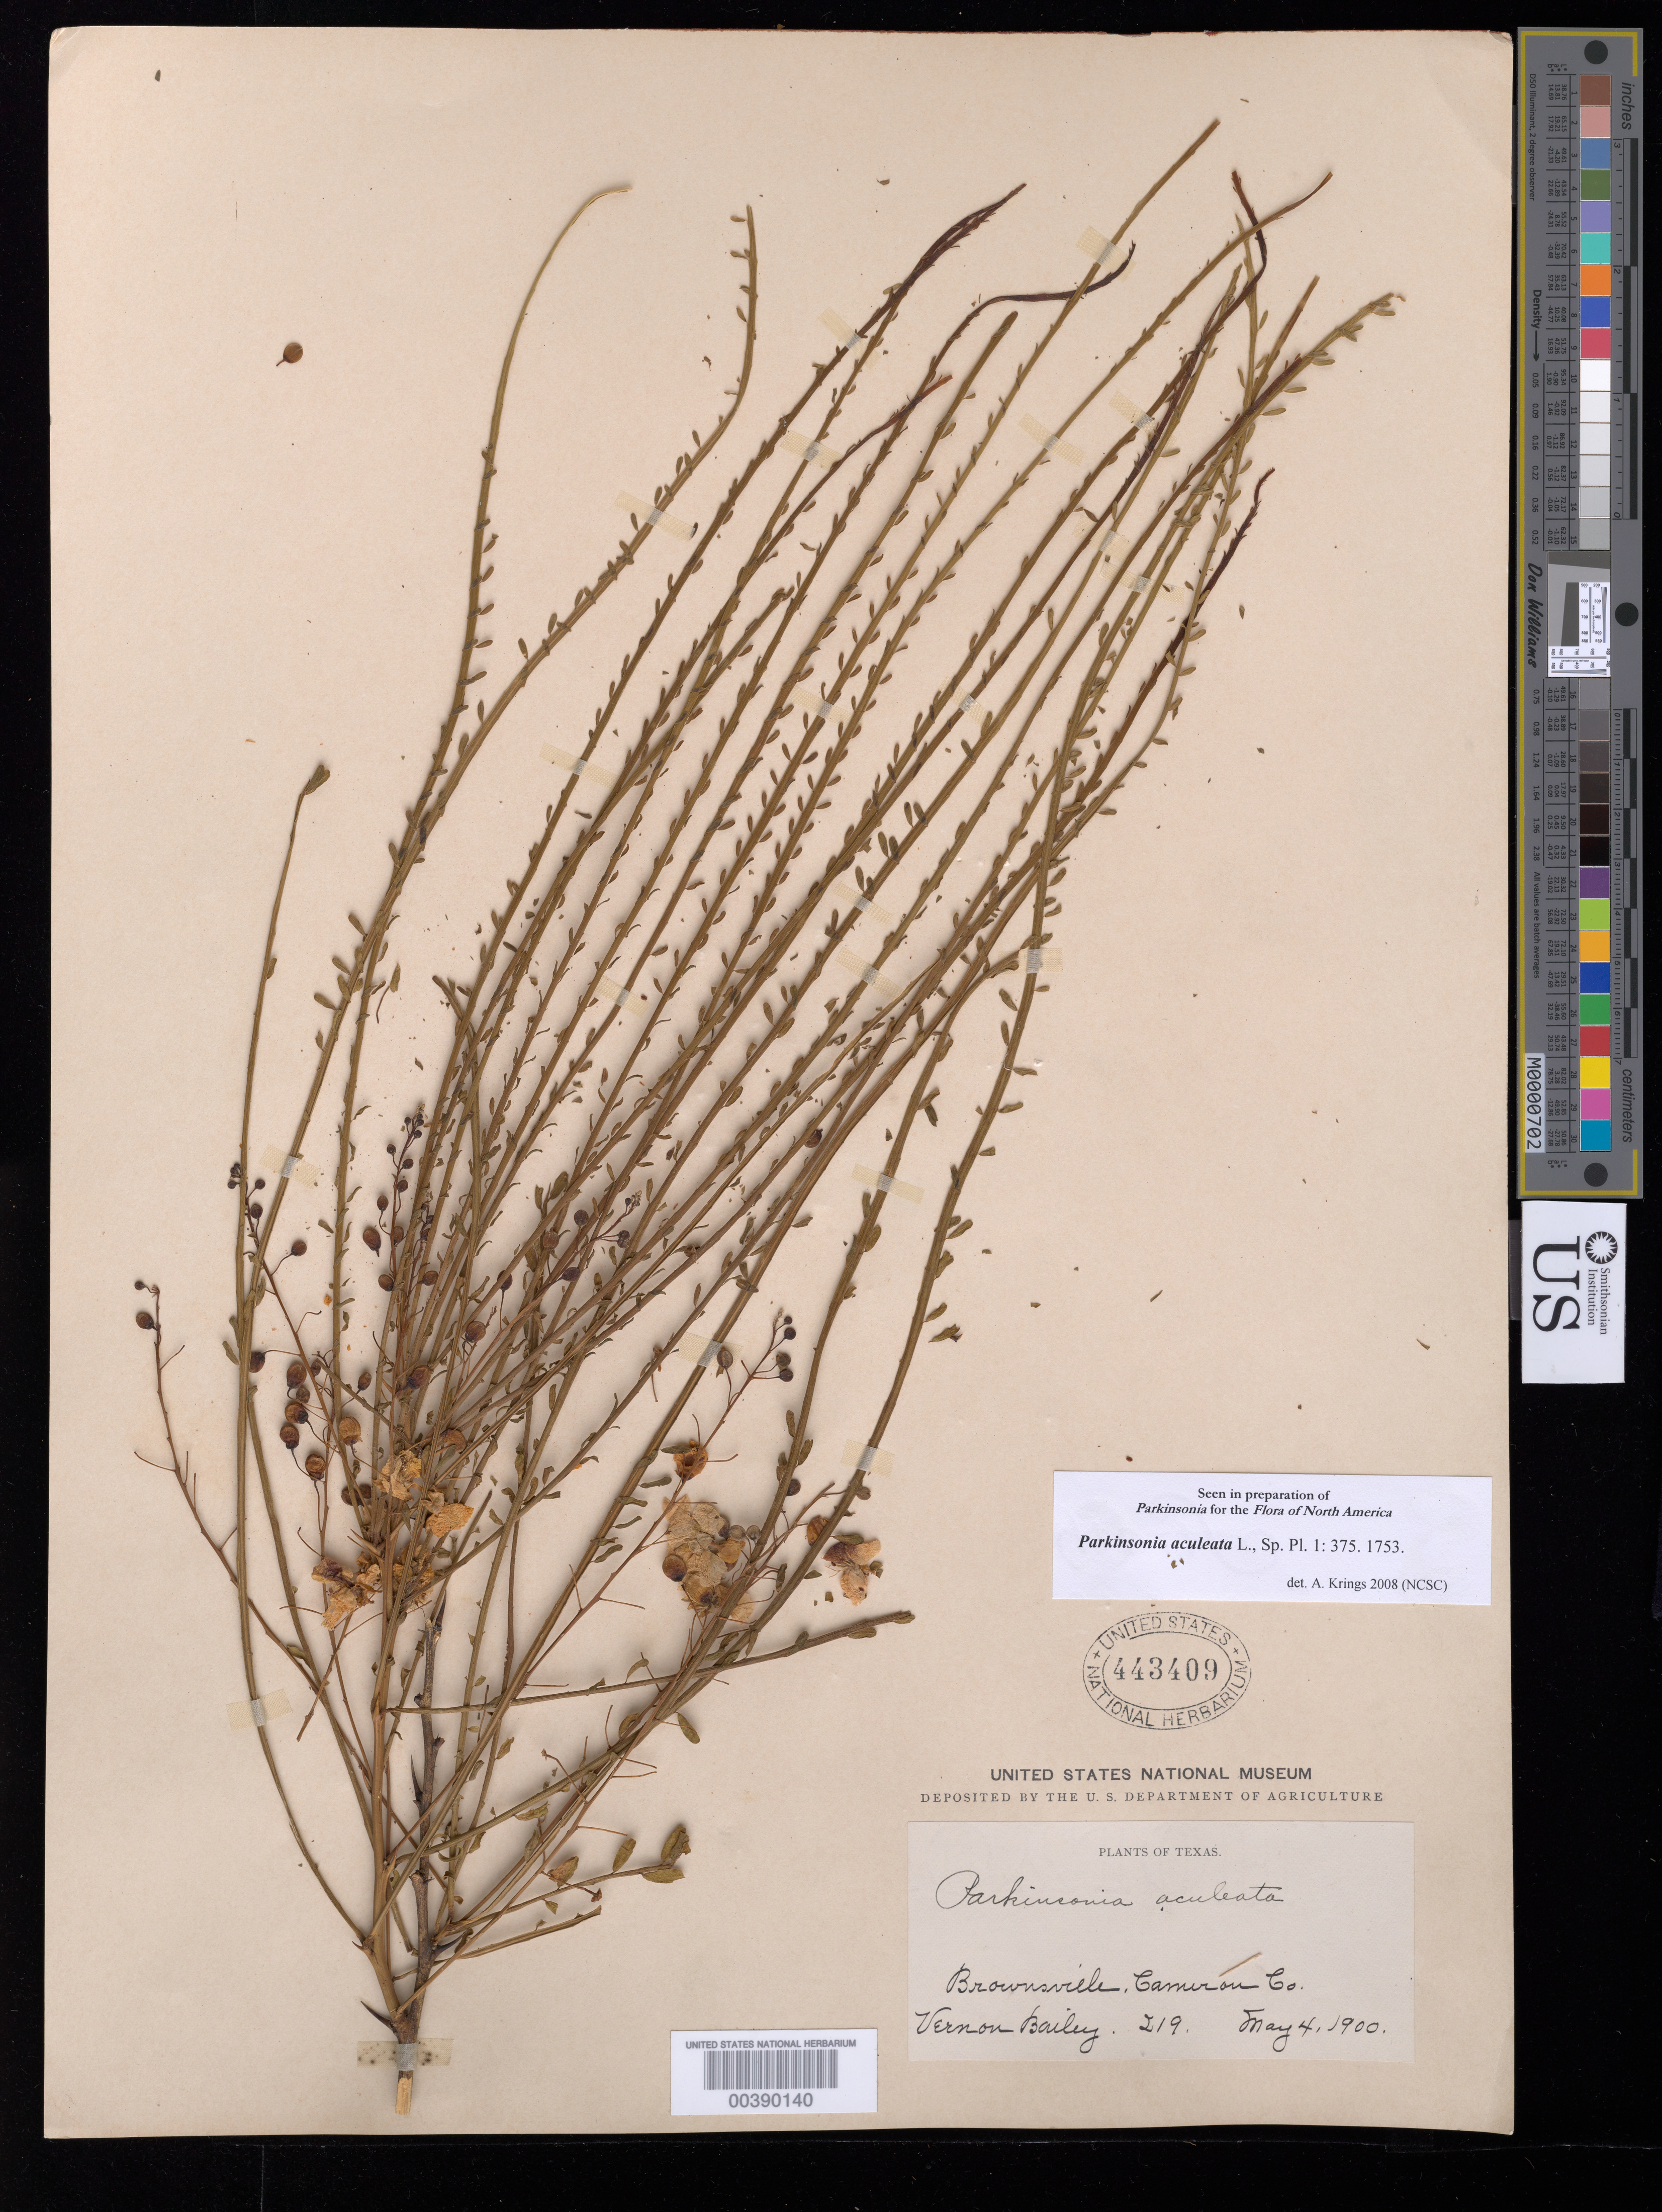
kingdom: Plantae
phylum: Tracheophyta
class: Magnoliopsida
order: Fabales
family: Fabaceae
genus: Parkinsonia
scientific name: Parkinsonia aculeata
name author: L.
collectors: V. O. Bailey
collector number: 219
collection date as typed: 04 May 1900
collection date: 1900-05-04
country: United States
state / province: Texas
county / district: Cameron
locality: Brownsville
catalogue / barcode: US 443409